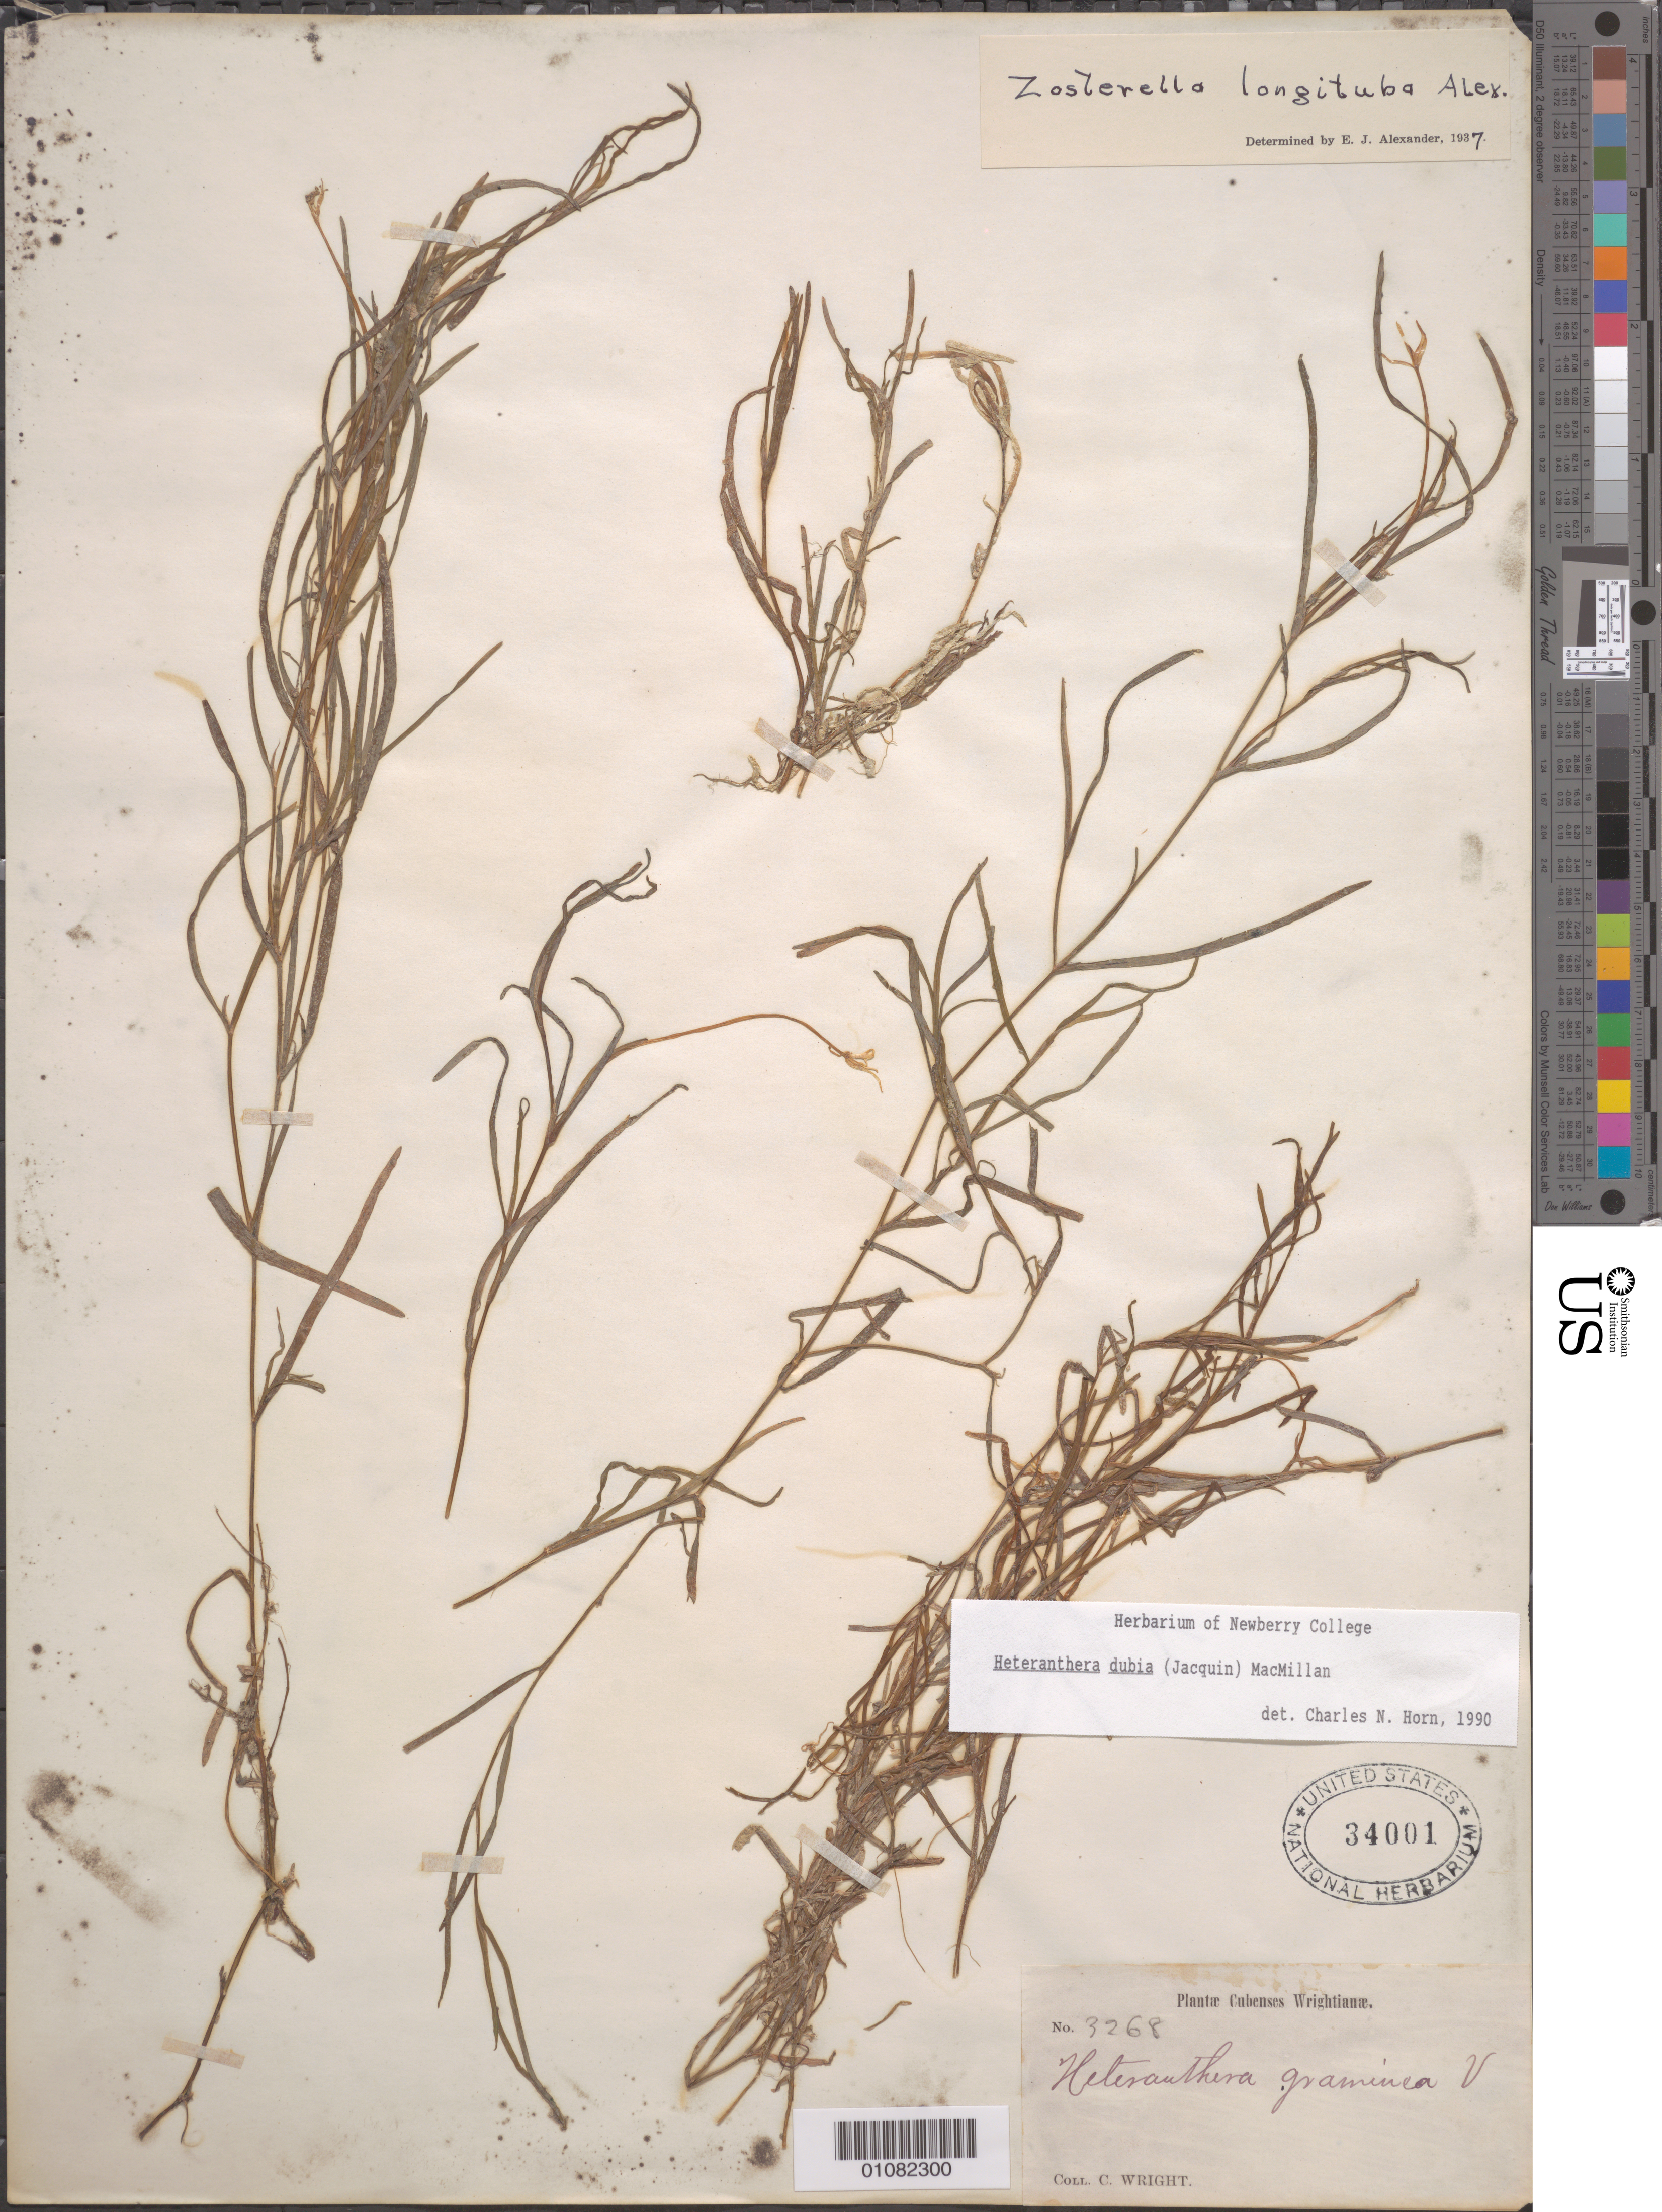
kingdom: Plantae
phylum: Tracheophyta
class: Liliopsida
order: Commelinales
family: Pontederiaceae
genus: Heteranthera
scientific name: Heteranthera dubia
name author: (Jacq.) MacMill.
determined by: Strong, Mark T., (BOT), Smithsonian Institution - National Museum of Natural History (UNITED STATES)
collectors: C. Wright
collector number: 3268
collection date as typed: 1800 to 1899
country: Cuba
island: Cuba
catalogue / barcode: US 34001